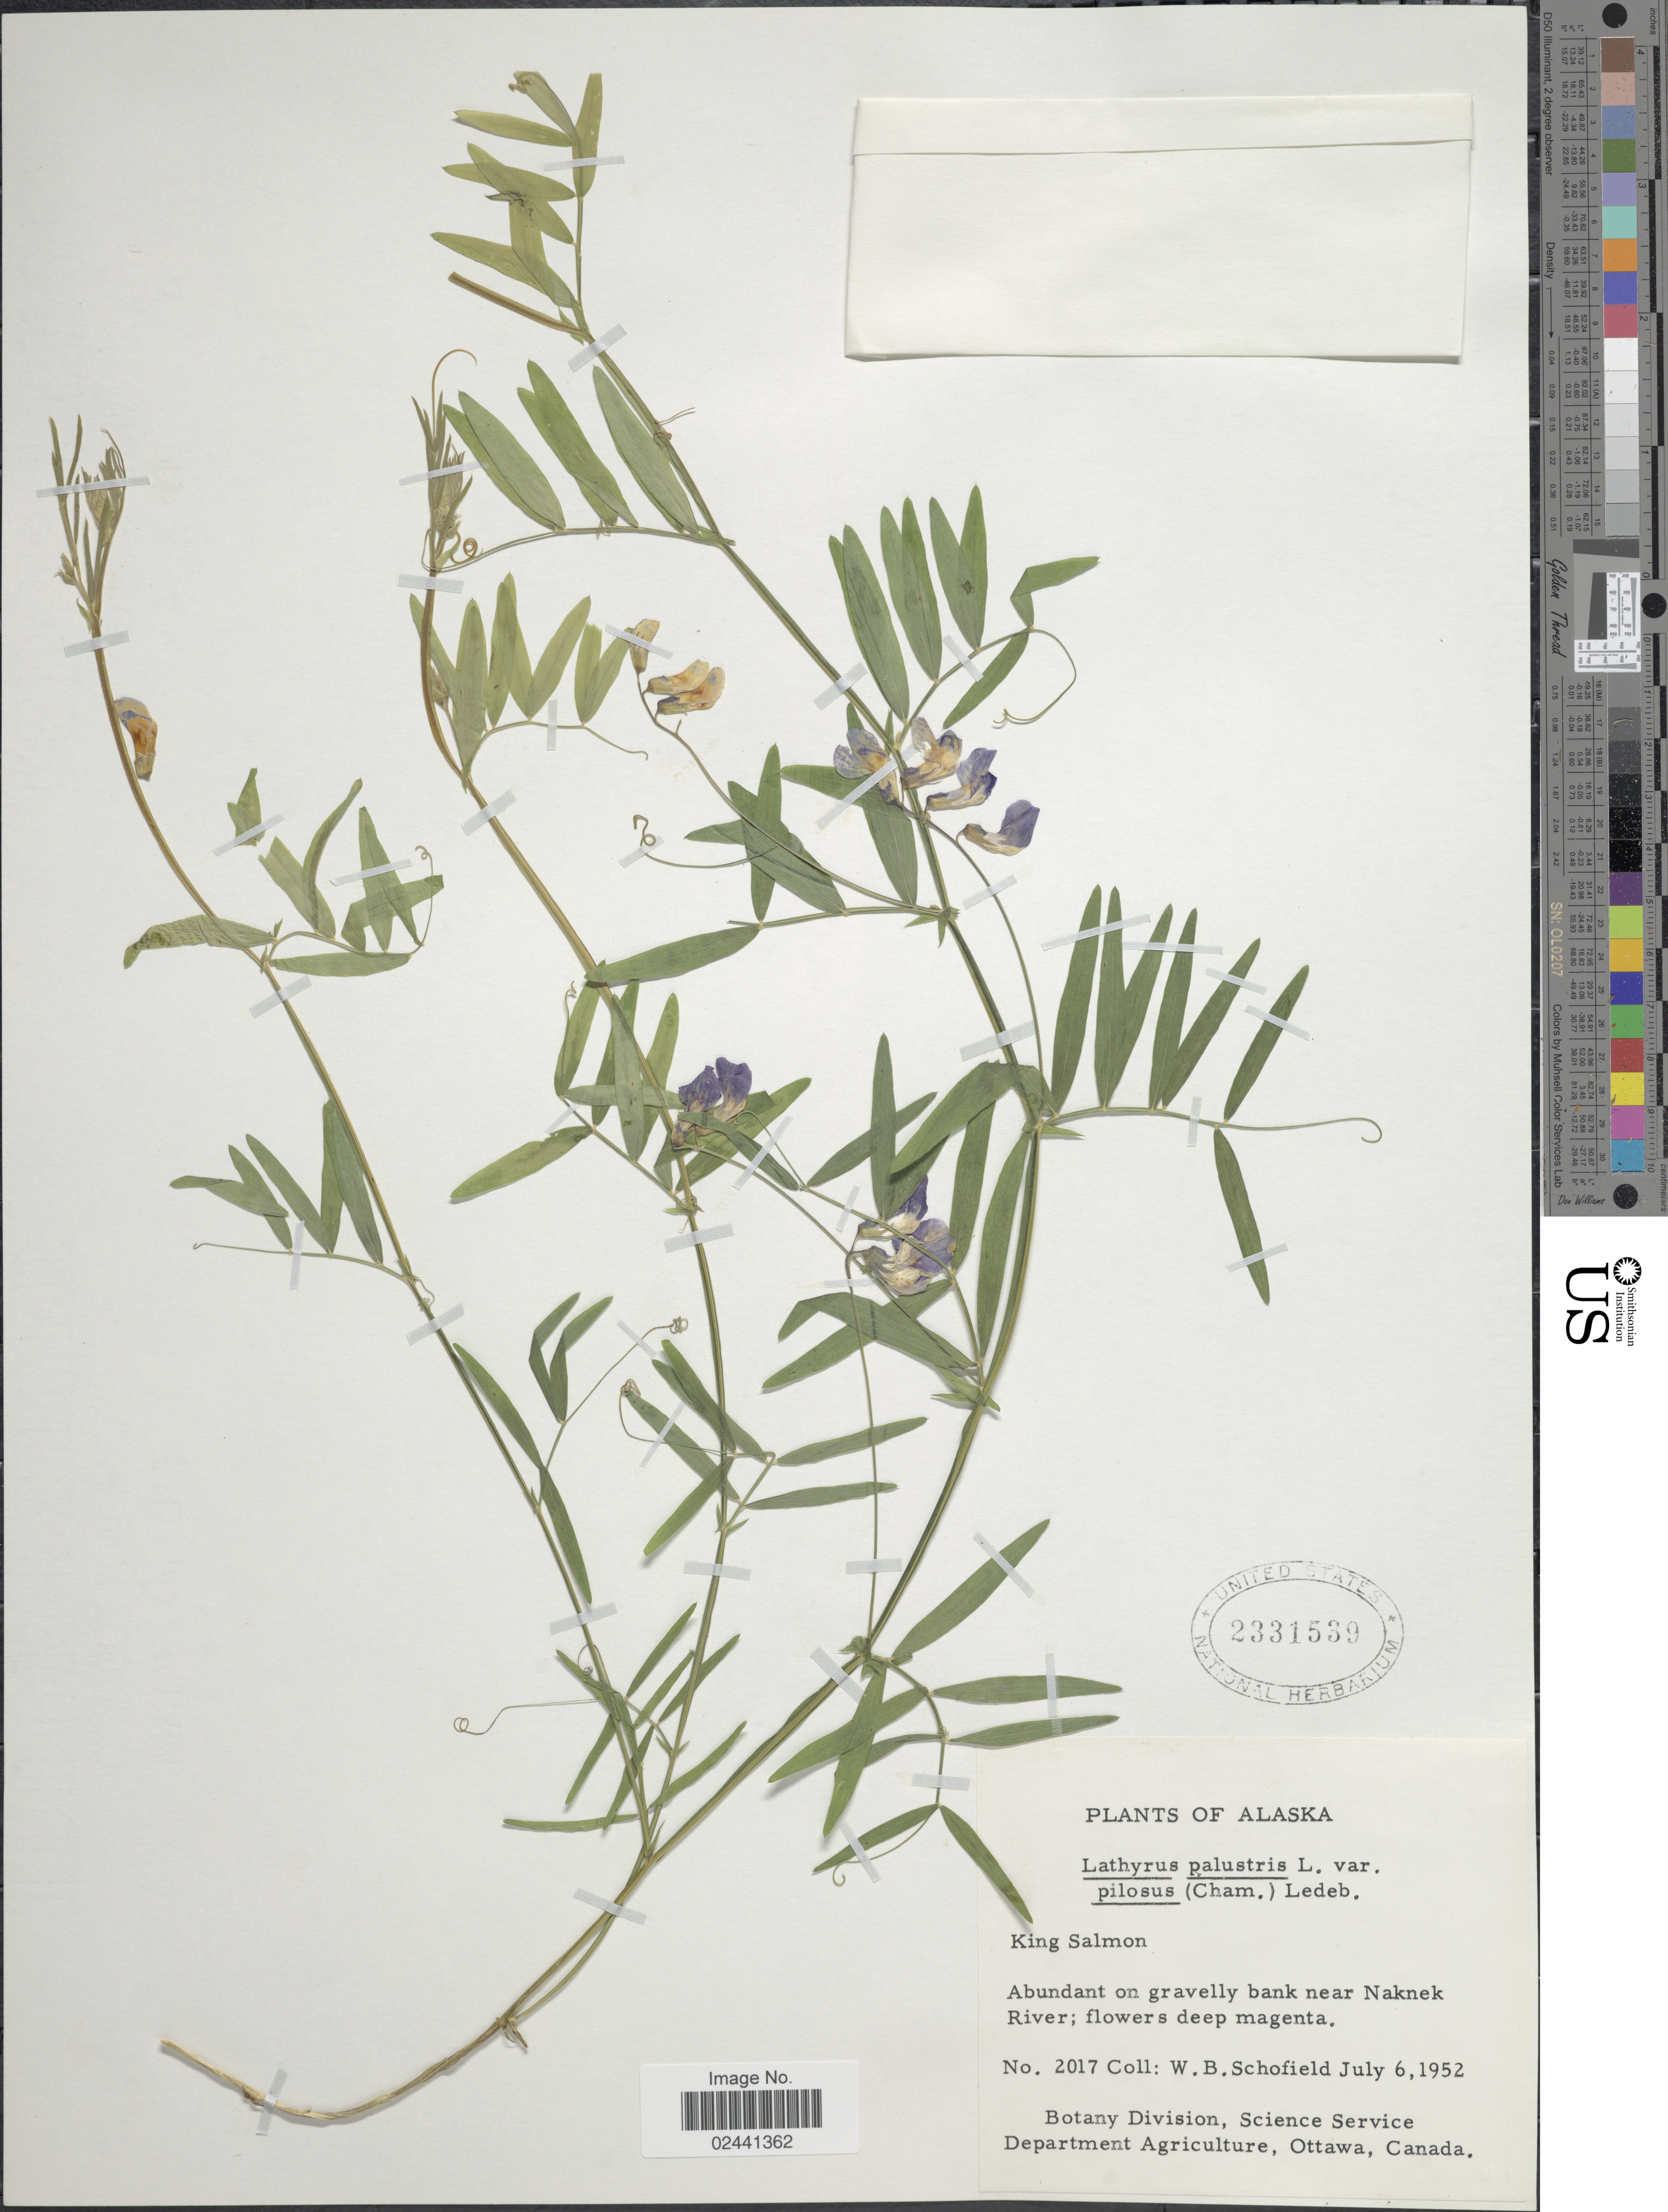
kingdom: Plantae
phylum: Tracheophyta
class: Magnoliopsida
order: Fabales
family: Fabaceae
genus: Lathyrus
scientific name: Lathyrus palustris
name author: L.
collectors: W. Schofield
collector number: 2017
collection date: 1952-07-06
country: United States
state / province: Alaska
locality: King Salmon, abundant on gravelly bank near Naknek River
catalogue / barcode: US 2331539